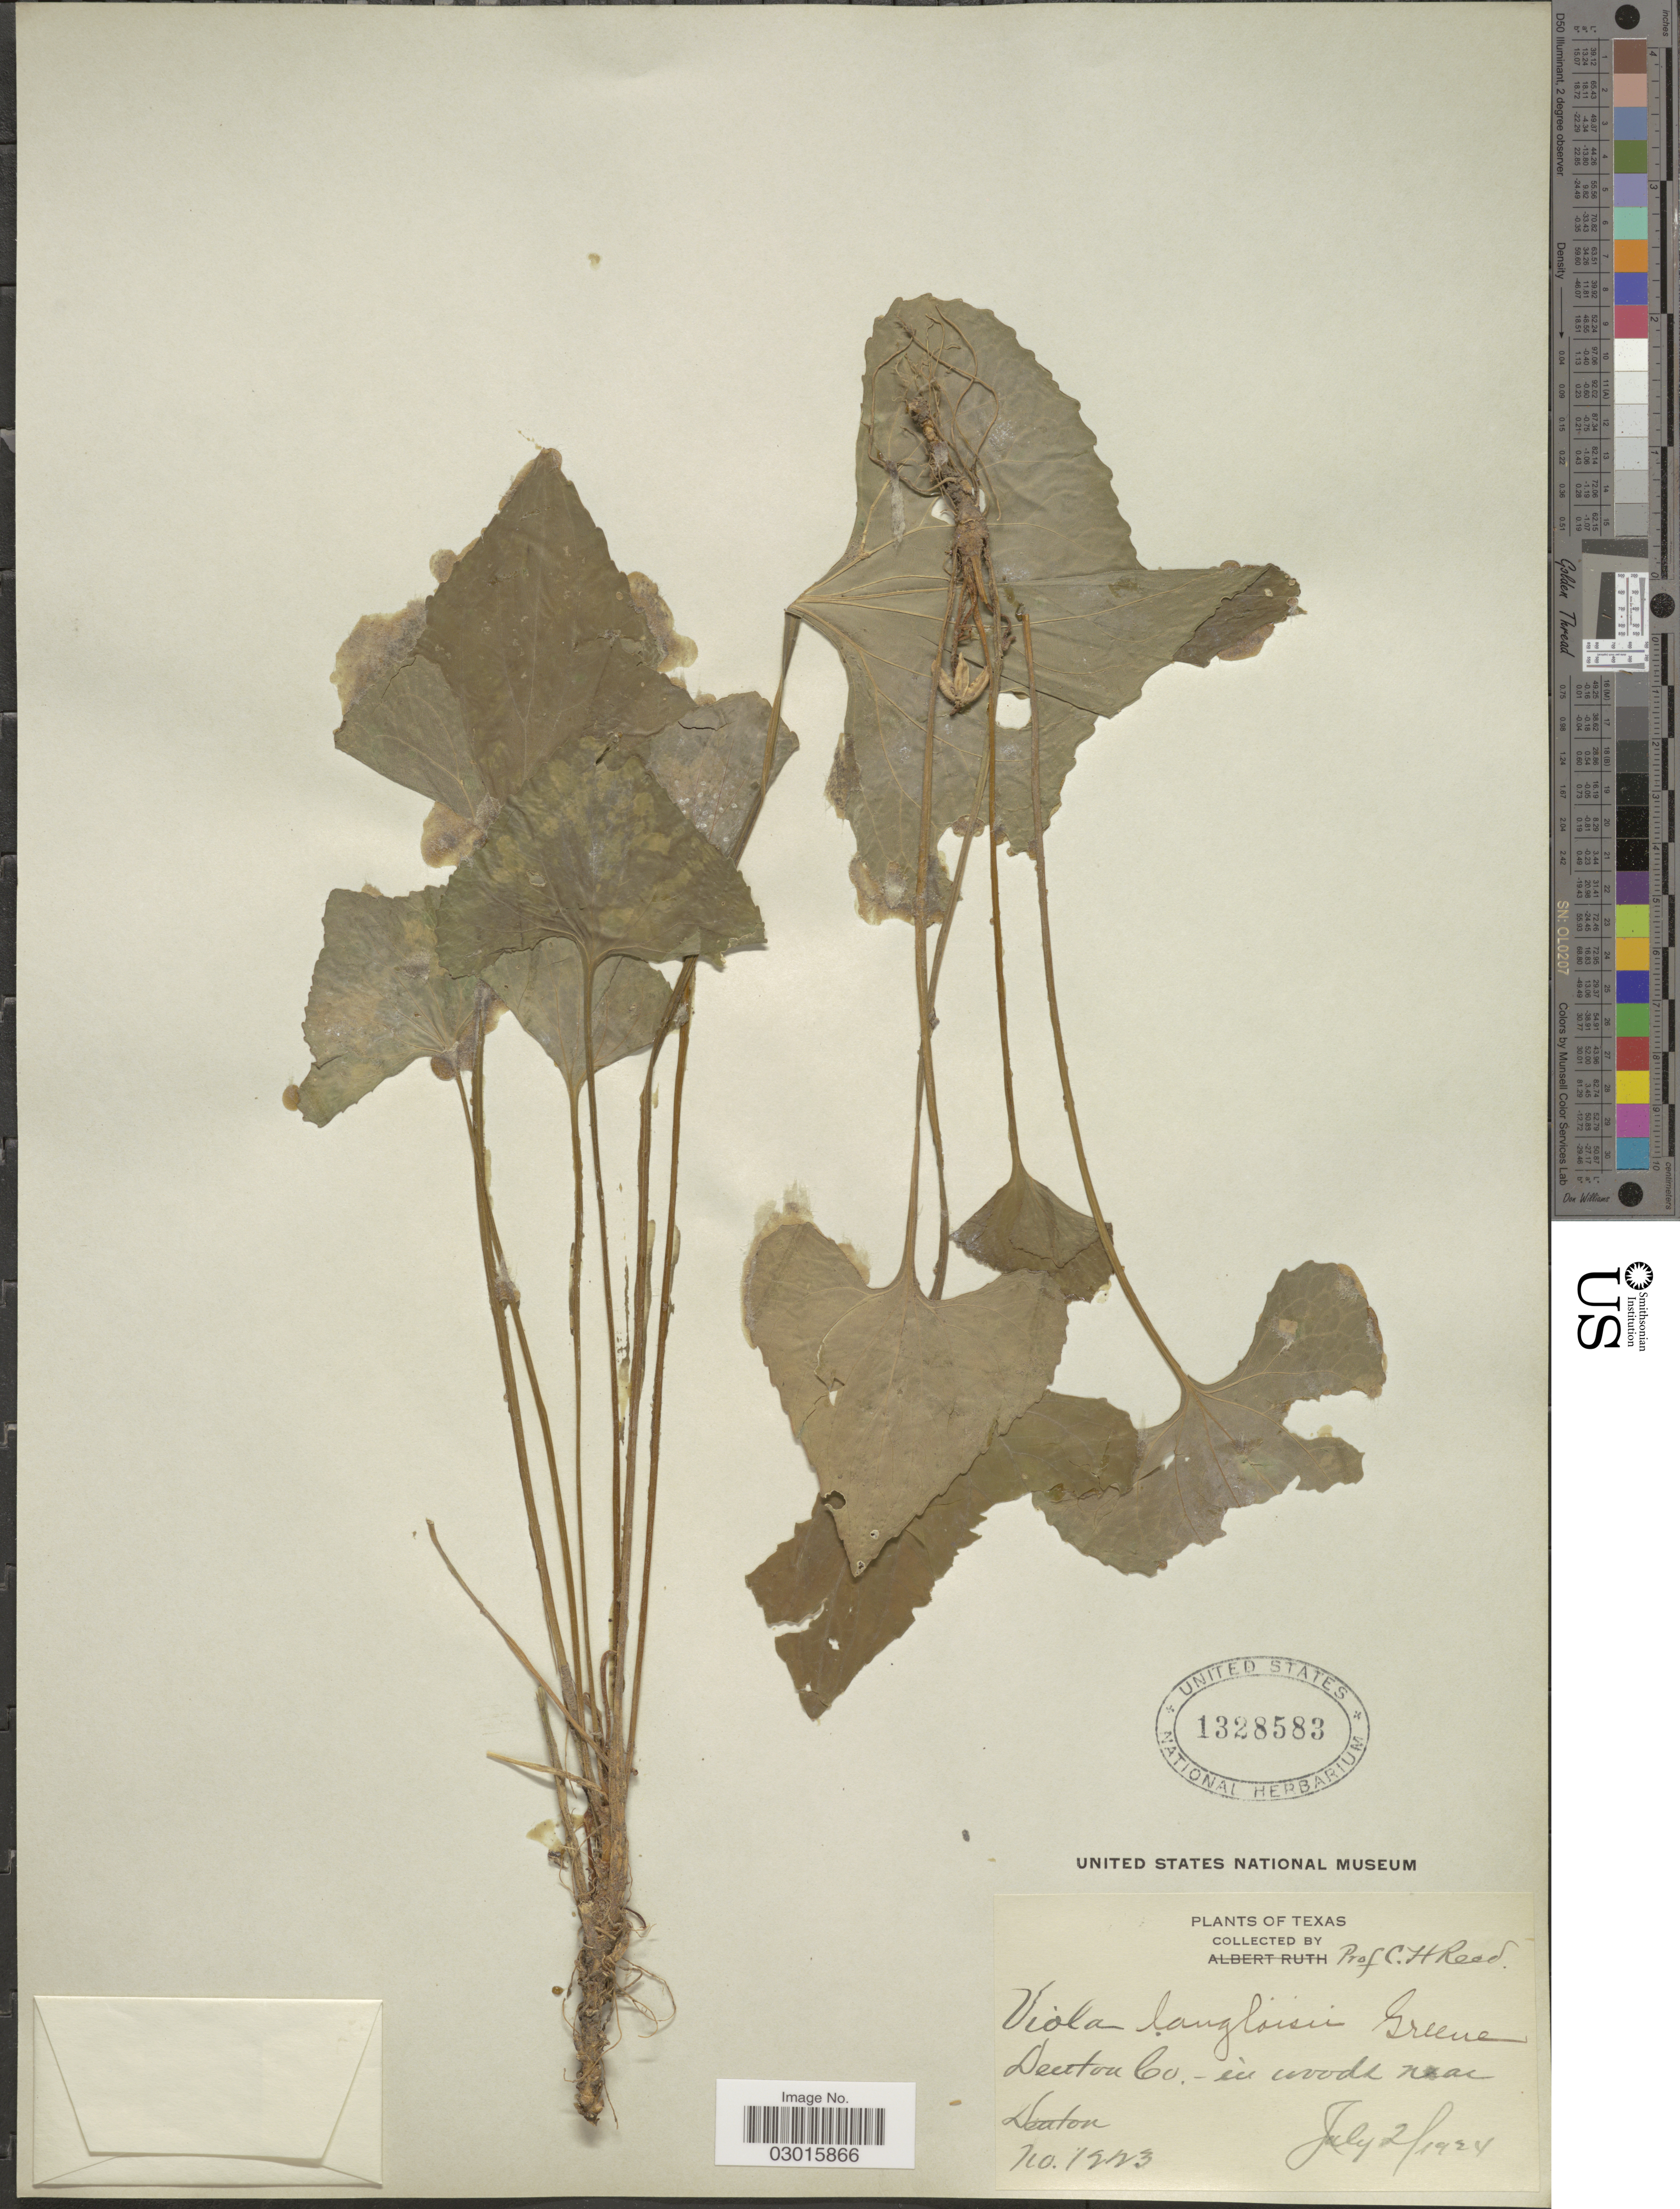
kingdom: Plantae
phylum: Tracheophyta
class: Magnoliopsida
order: Malpighiales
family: Violaceae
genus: Viola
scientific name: Viola langloisii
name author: Greene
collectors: C. Reed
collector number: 1223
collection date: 1924-07-02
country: United States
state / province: Texas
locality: Denton Co. - in woods near Denton.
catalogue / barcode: US 1328583